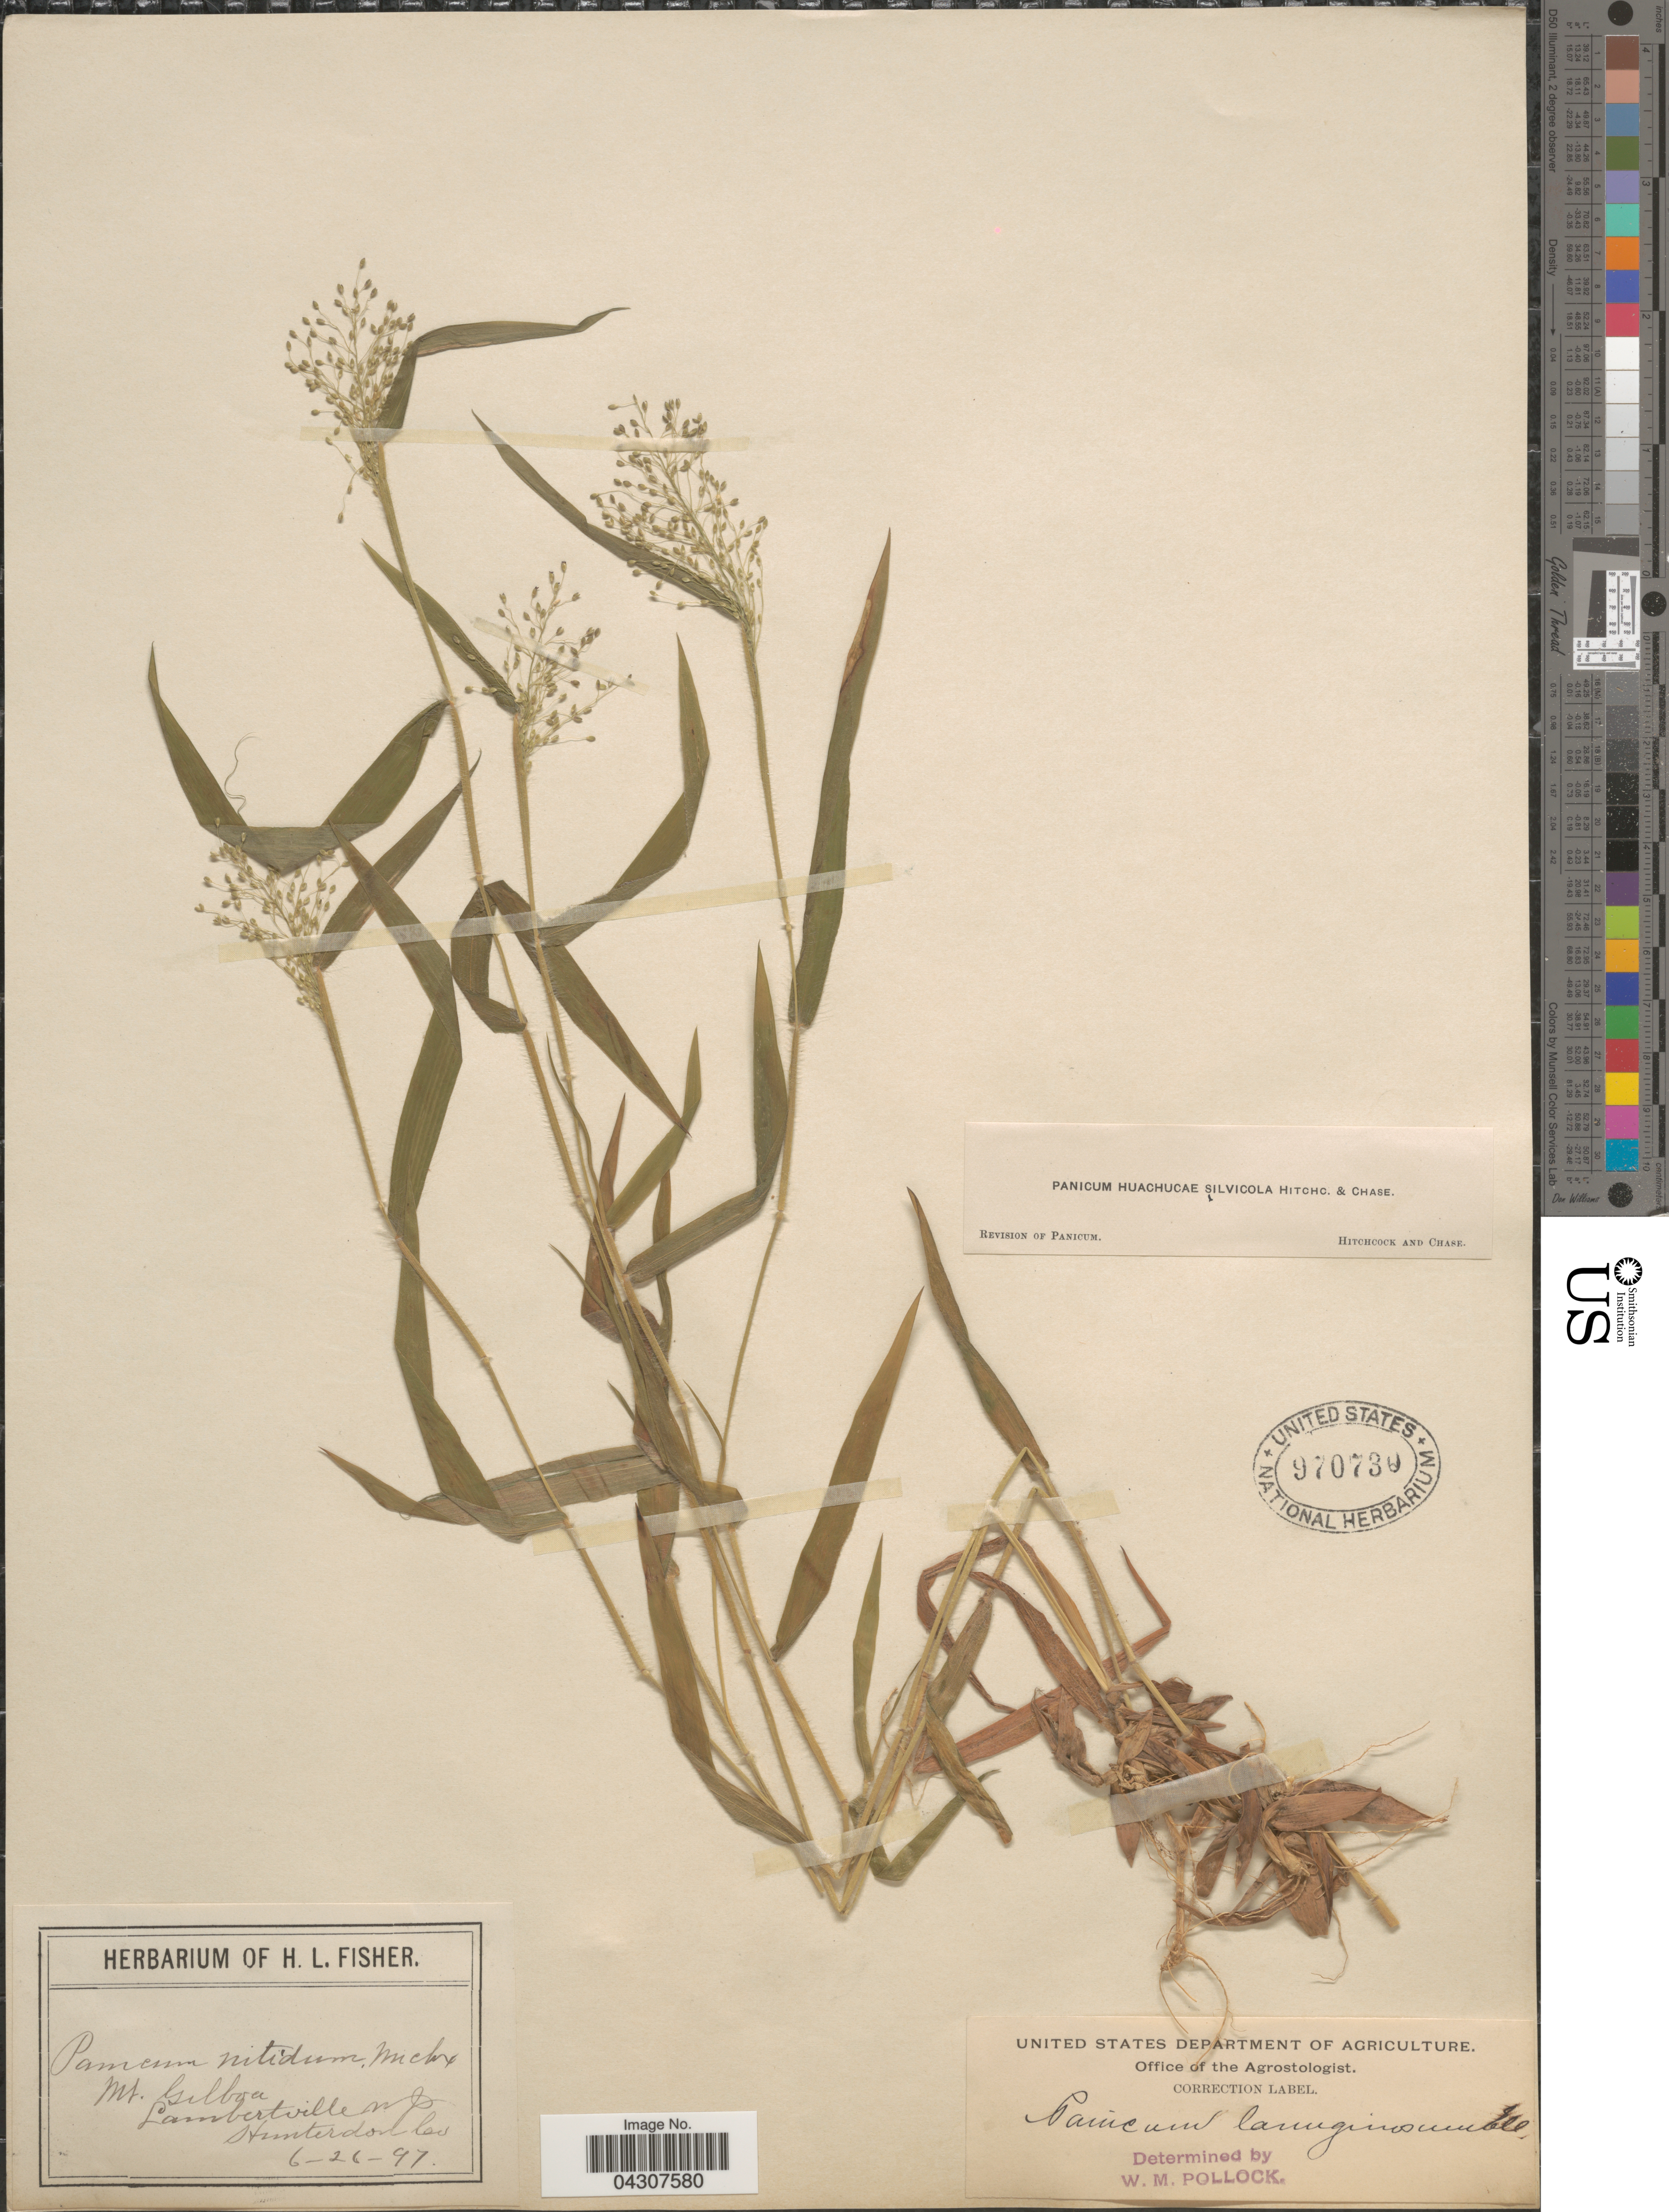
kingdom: Plantae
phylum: Tracheophyta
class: Liliopsida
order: Poales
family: Poaceae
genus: Dichanthelium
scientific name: Dichanthelium acuminatum var. acuminatum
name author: (Sw.) Gould & C.A. Clark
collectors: ex herb. of H. L. Fisher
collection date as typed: Transcribed d/m/y: 26/6/97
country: United States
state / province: New York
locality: Mt. Gilboa. Lambertville. Hunterdon Co.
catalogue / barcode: US 970730